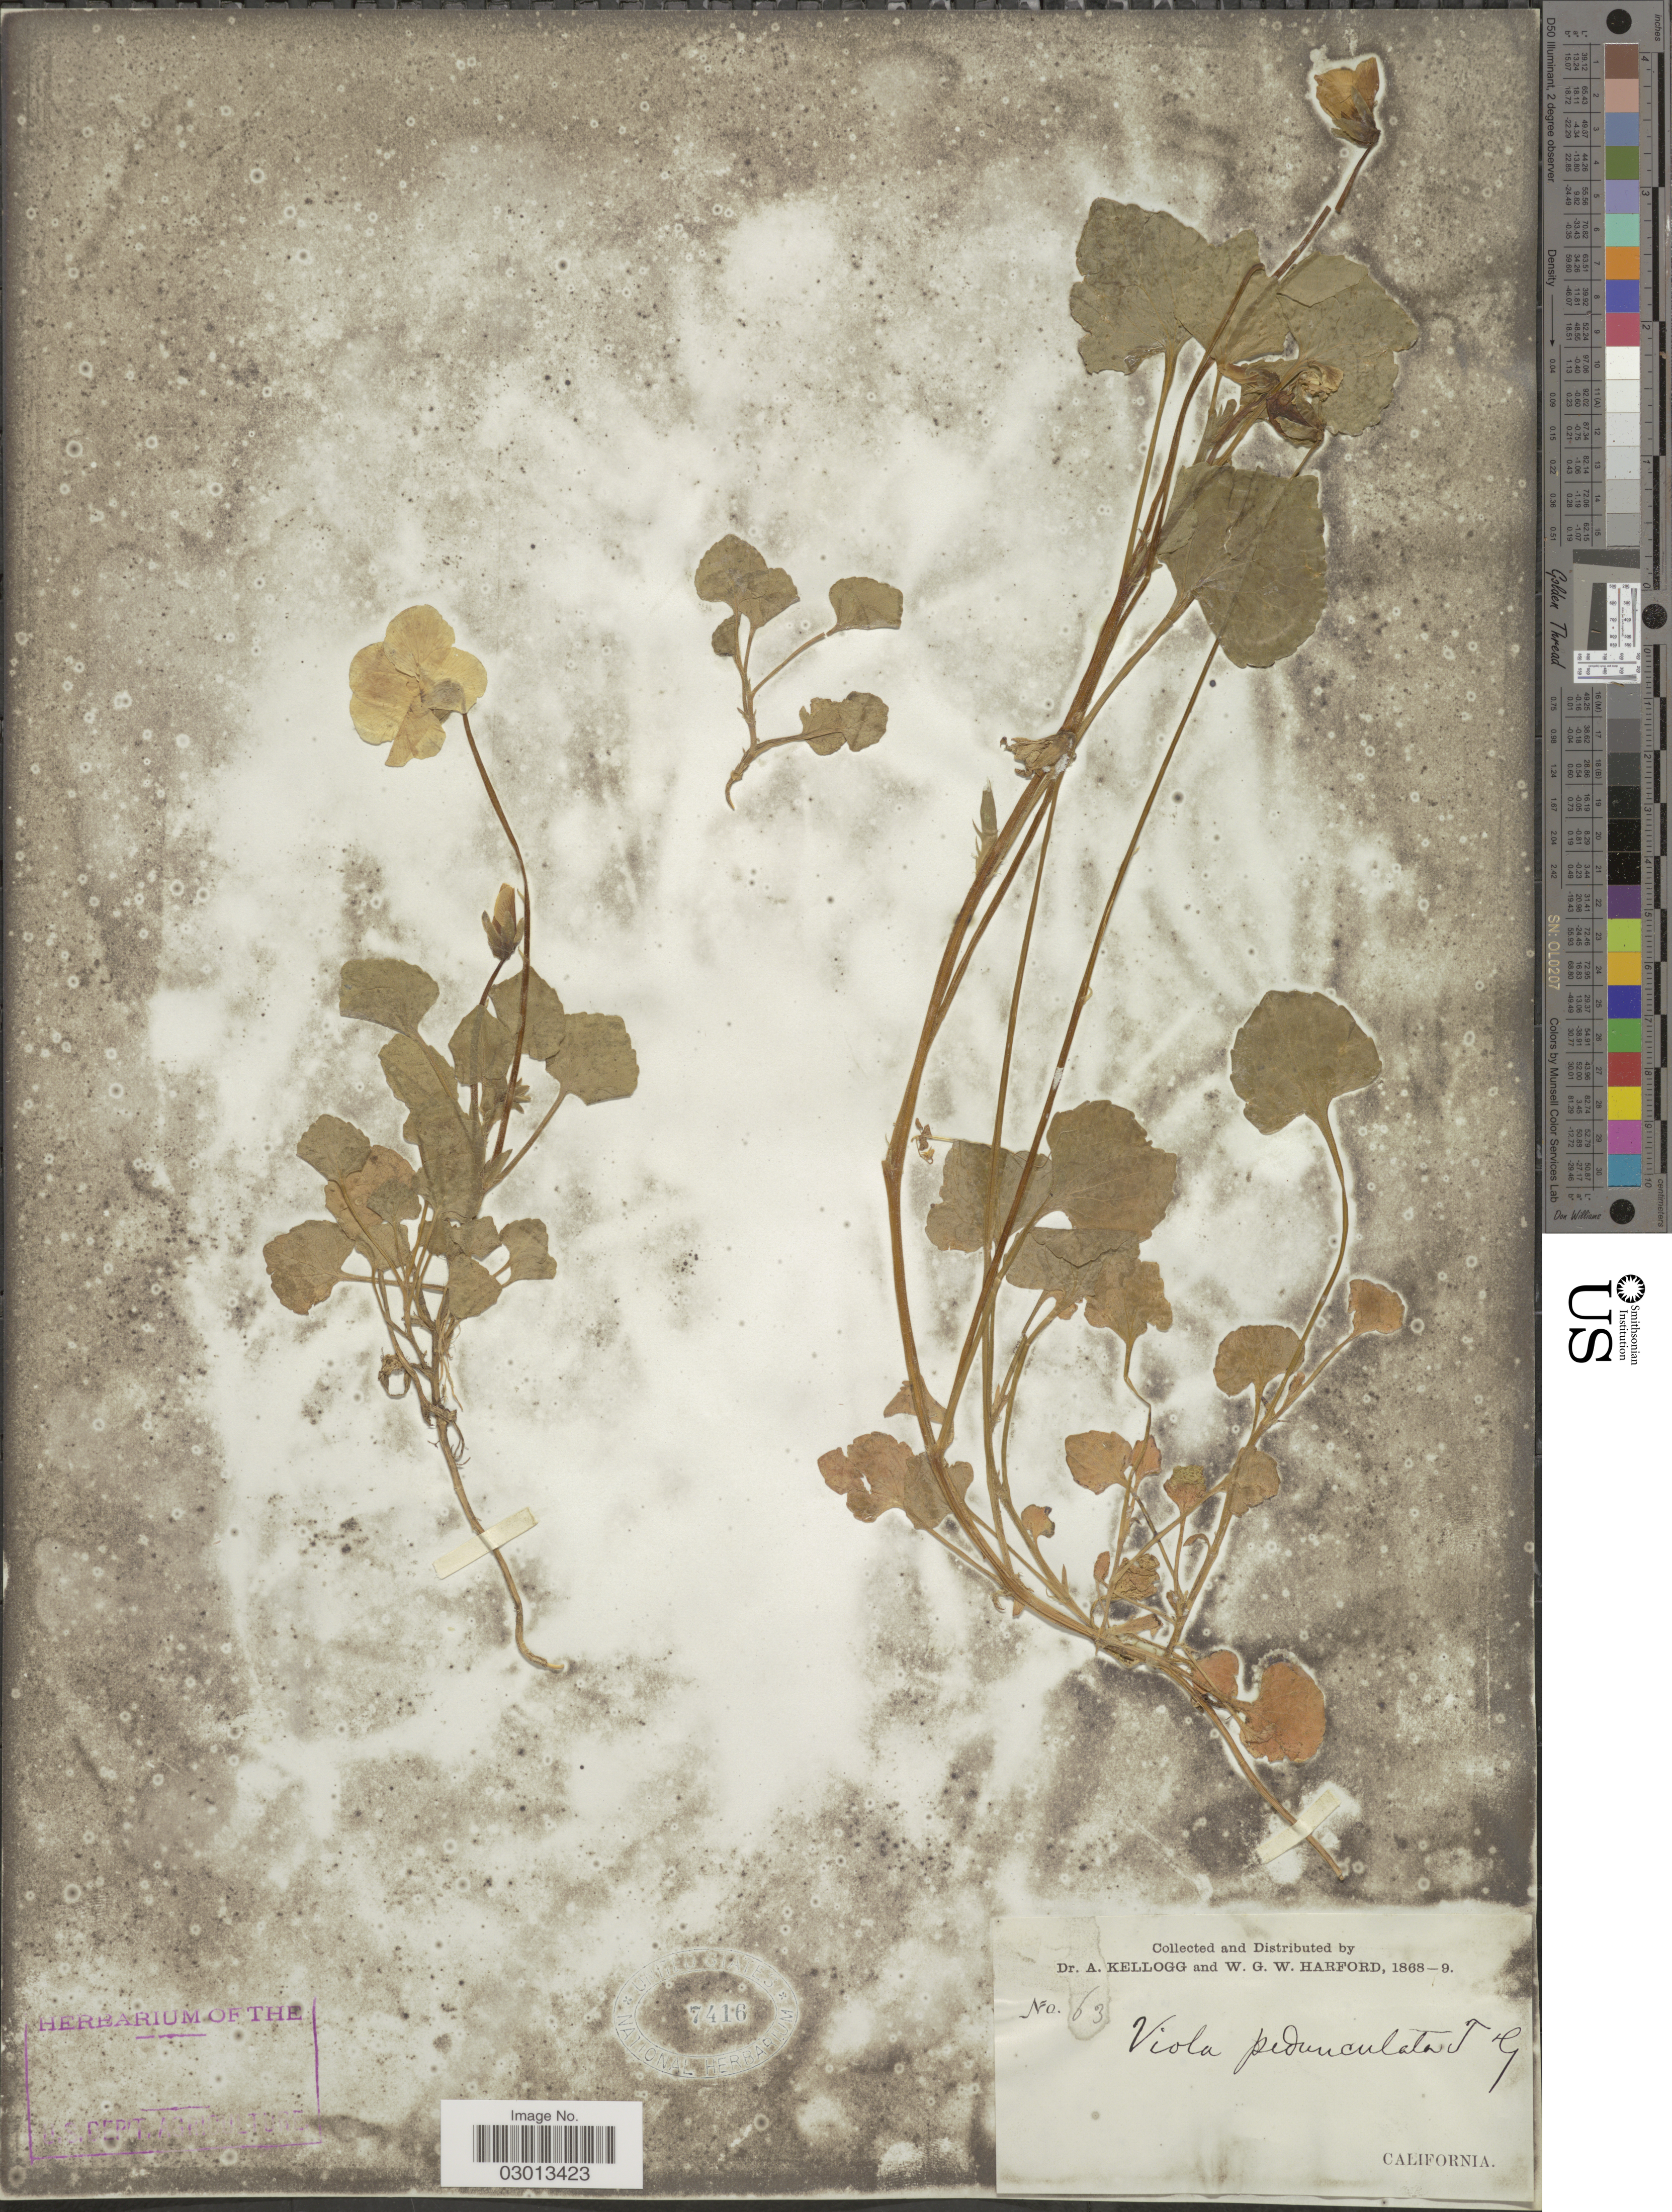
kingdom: Plantae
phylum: Tracheophyta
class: Magnoliopsida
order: Malpighiales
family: Violaceae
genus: Viola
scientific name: Viola pedunculata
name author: Torr. & A. Gray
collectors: A. Kellogg & W. G. W. Harford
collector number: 63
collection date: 1868/1869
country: United States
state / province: California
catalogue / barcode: US 7416